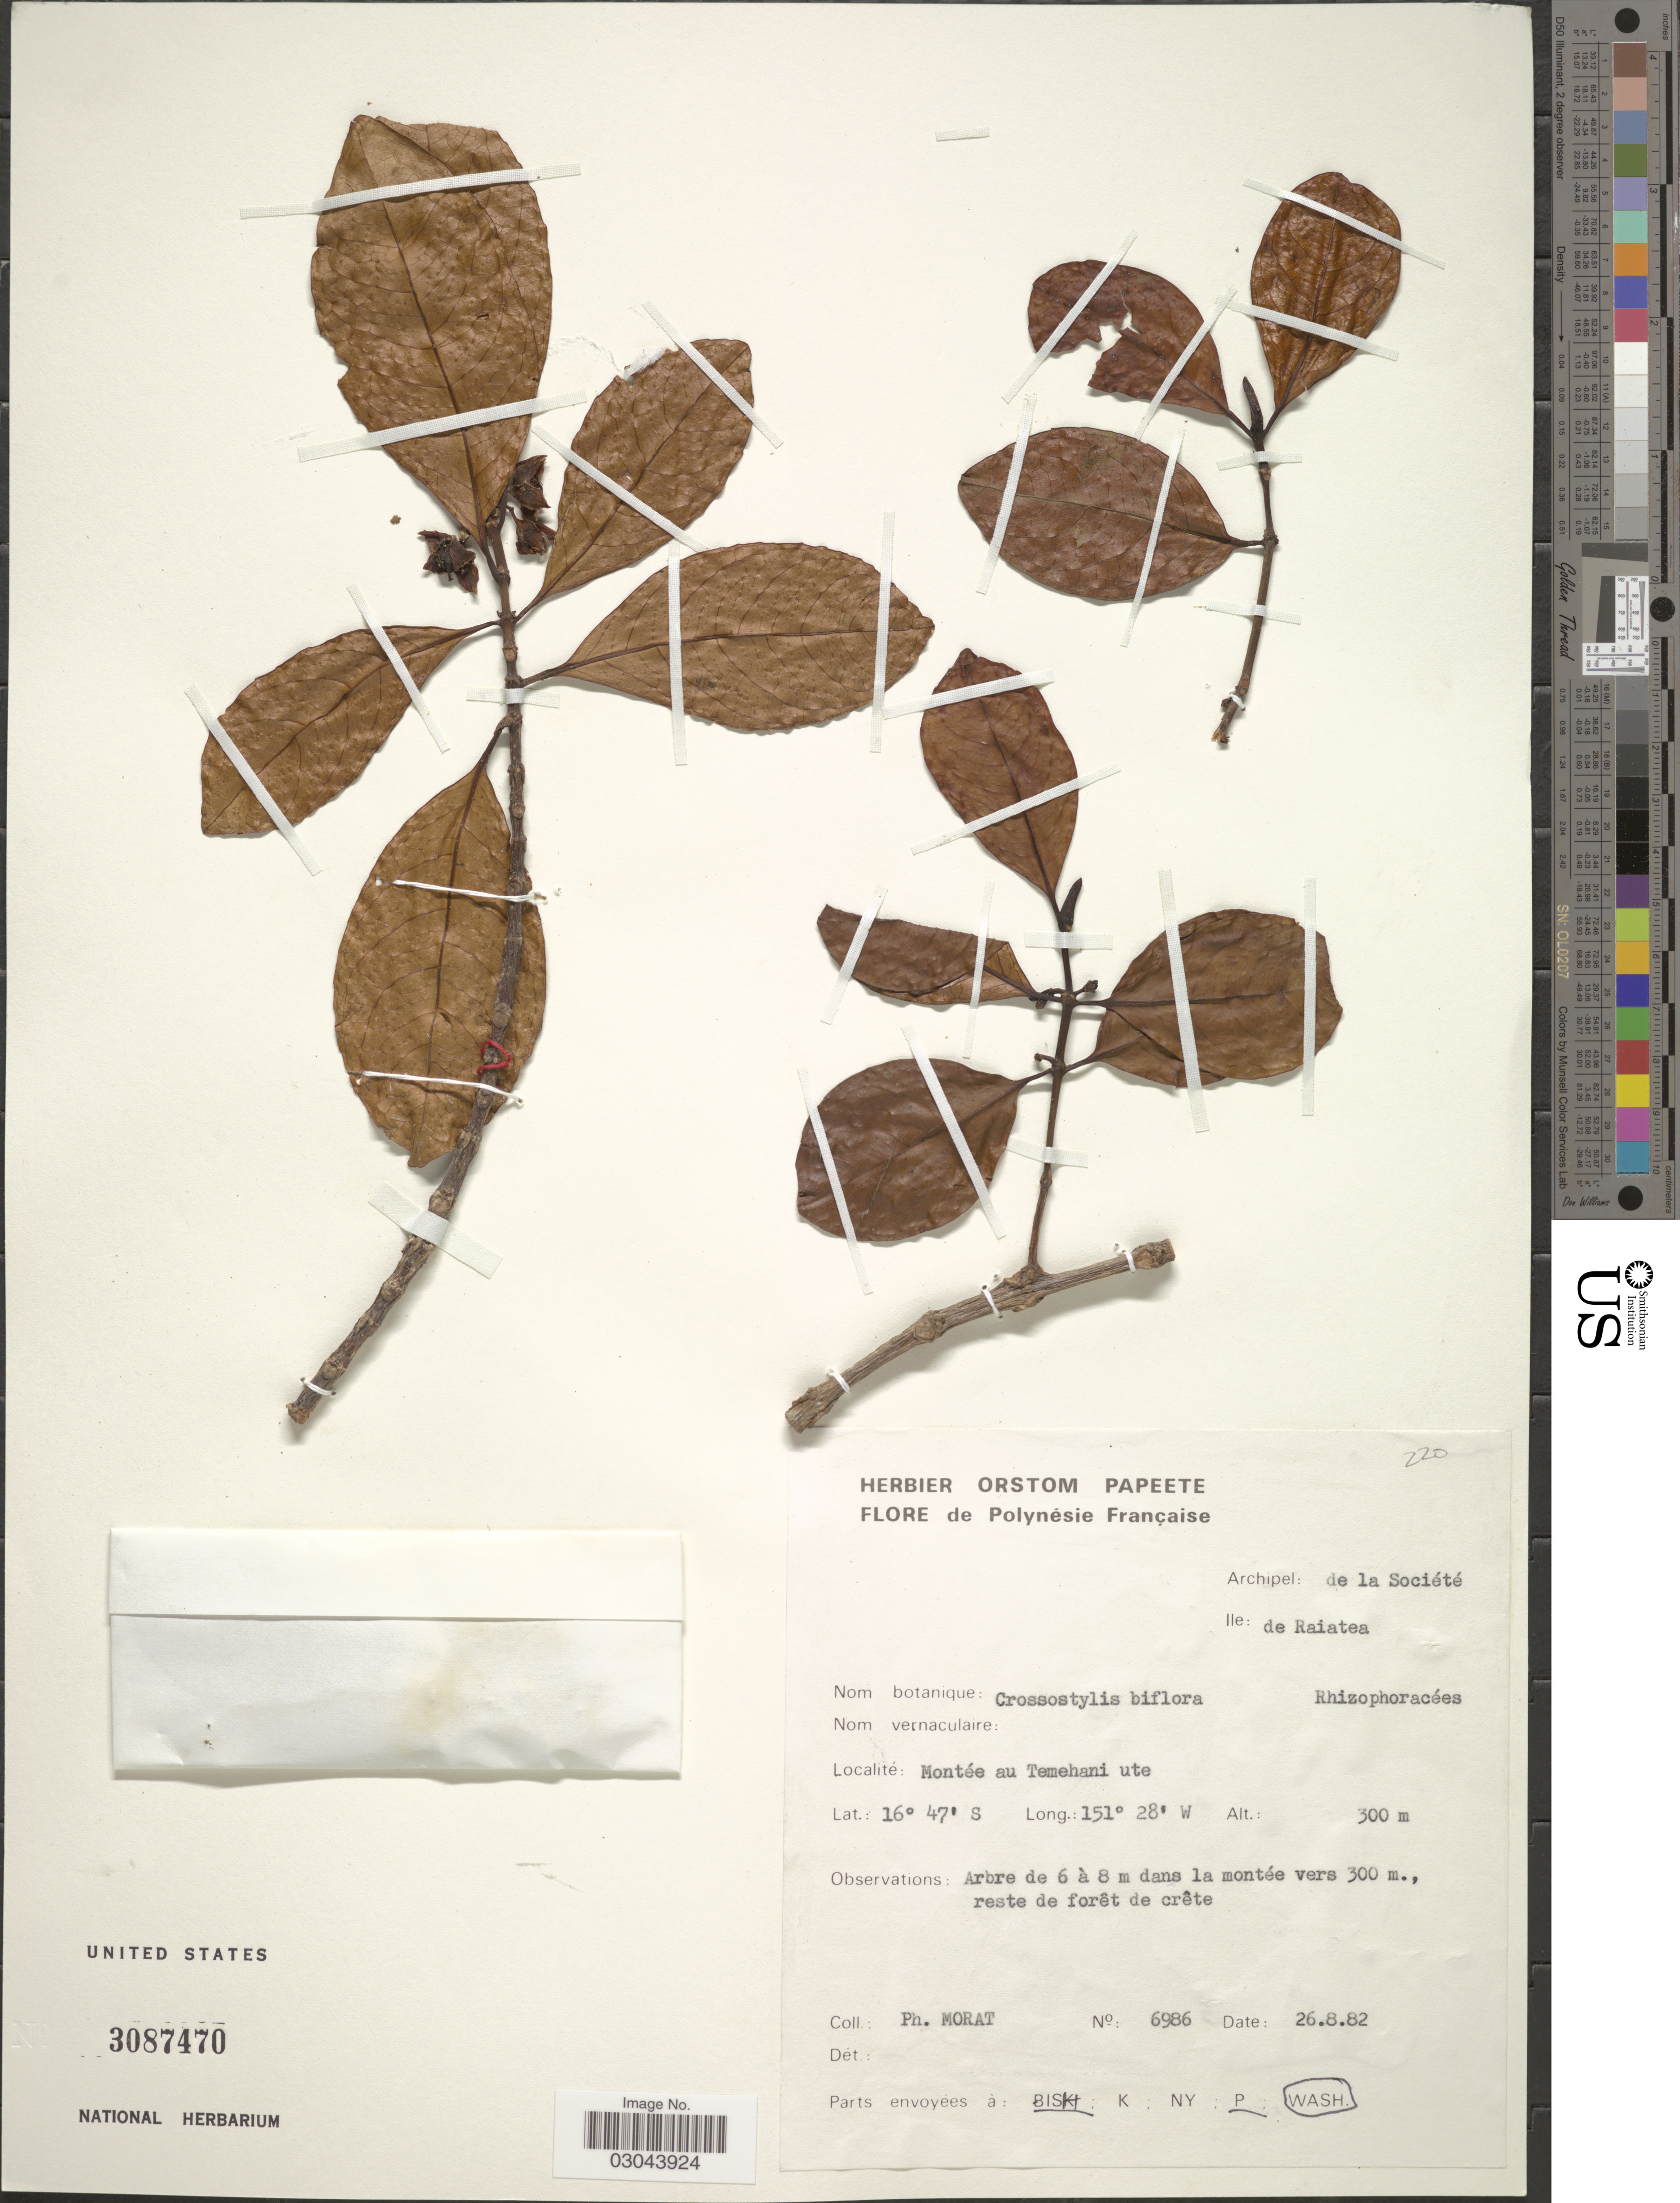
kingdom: Plantae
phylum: Tracheophyta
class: Magnoliopsida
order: Malpighiales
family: Rhizophoraceae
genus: Crossostylis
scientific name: Crossostylis biflora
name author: J.R. Forst. & G. Forst.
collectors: P. Morat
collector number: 6986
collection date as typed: Transcribed d/m/y: 26/8/82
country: French Polynesia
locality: Polynésie Française. Archipel: de la Société. Ile: de Raiatea. Montée au Temehani ute.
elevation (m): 300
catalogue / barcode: US 3087470